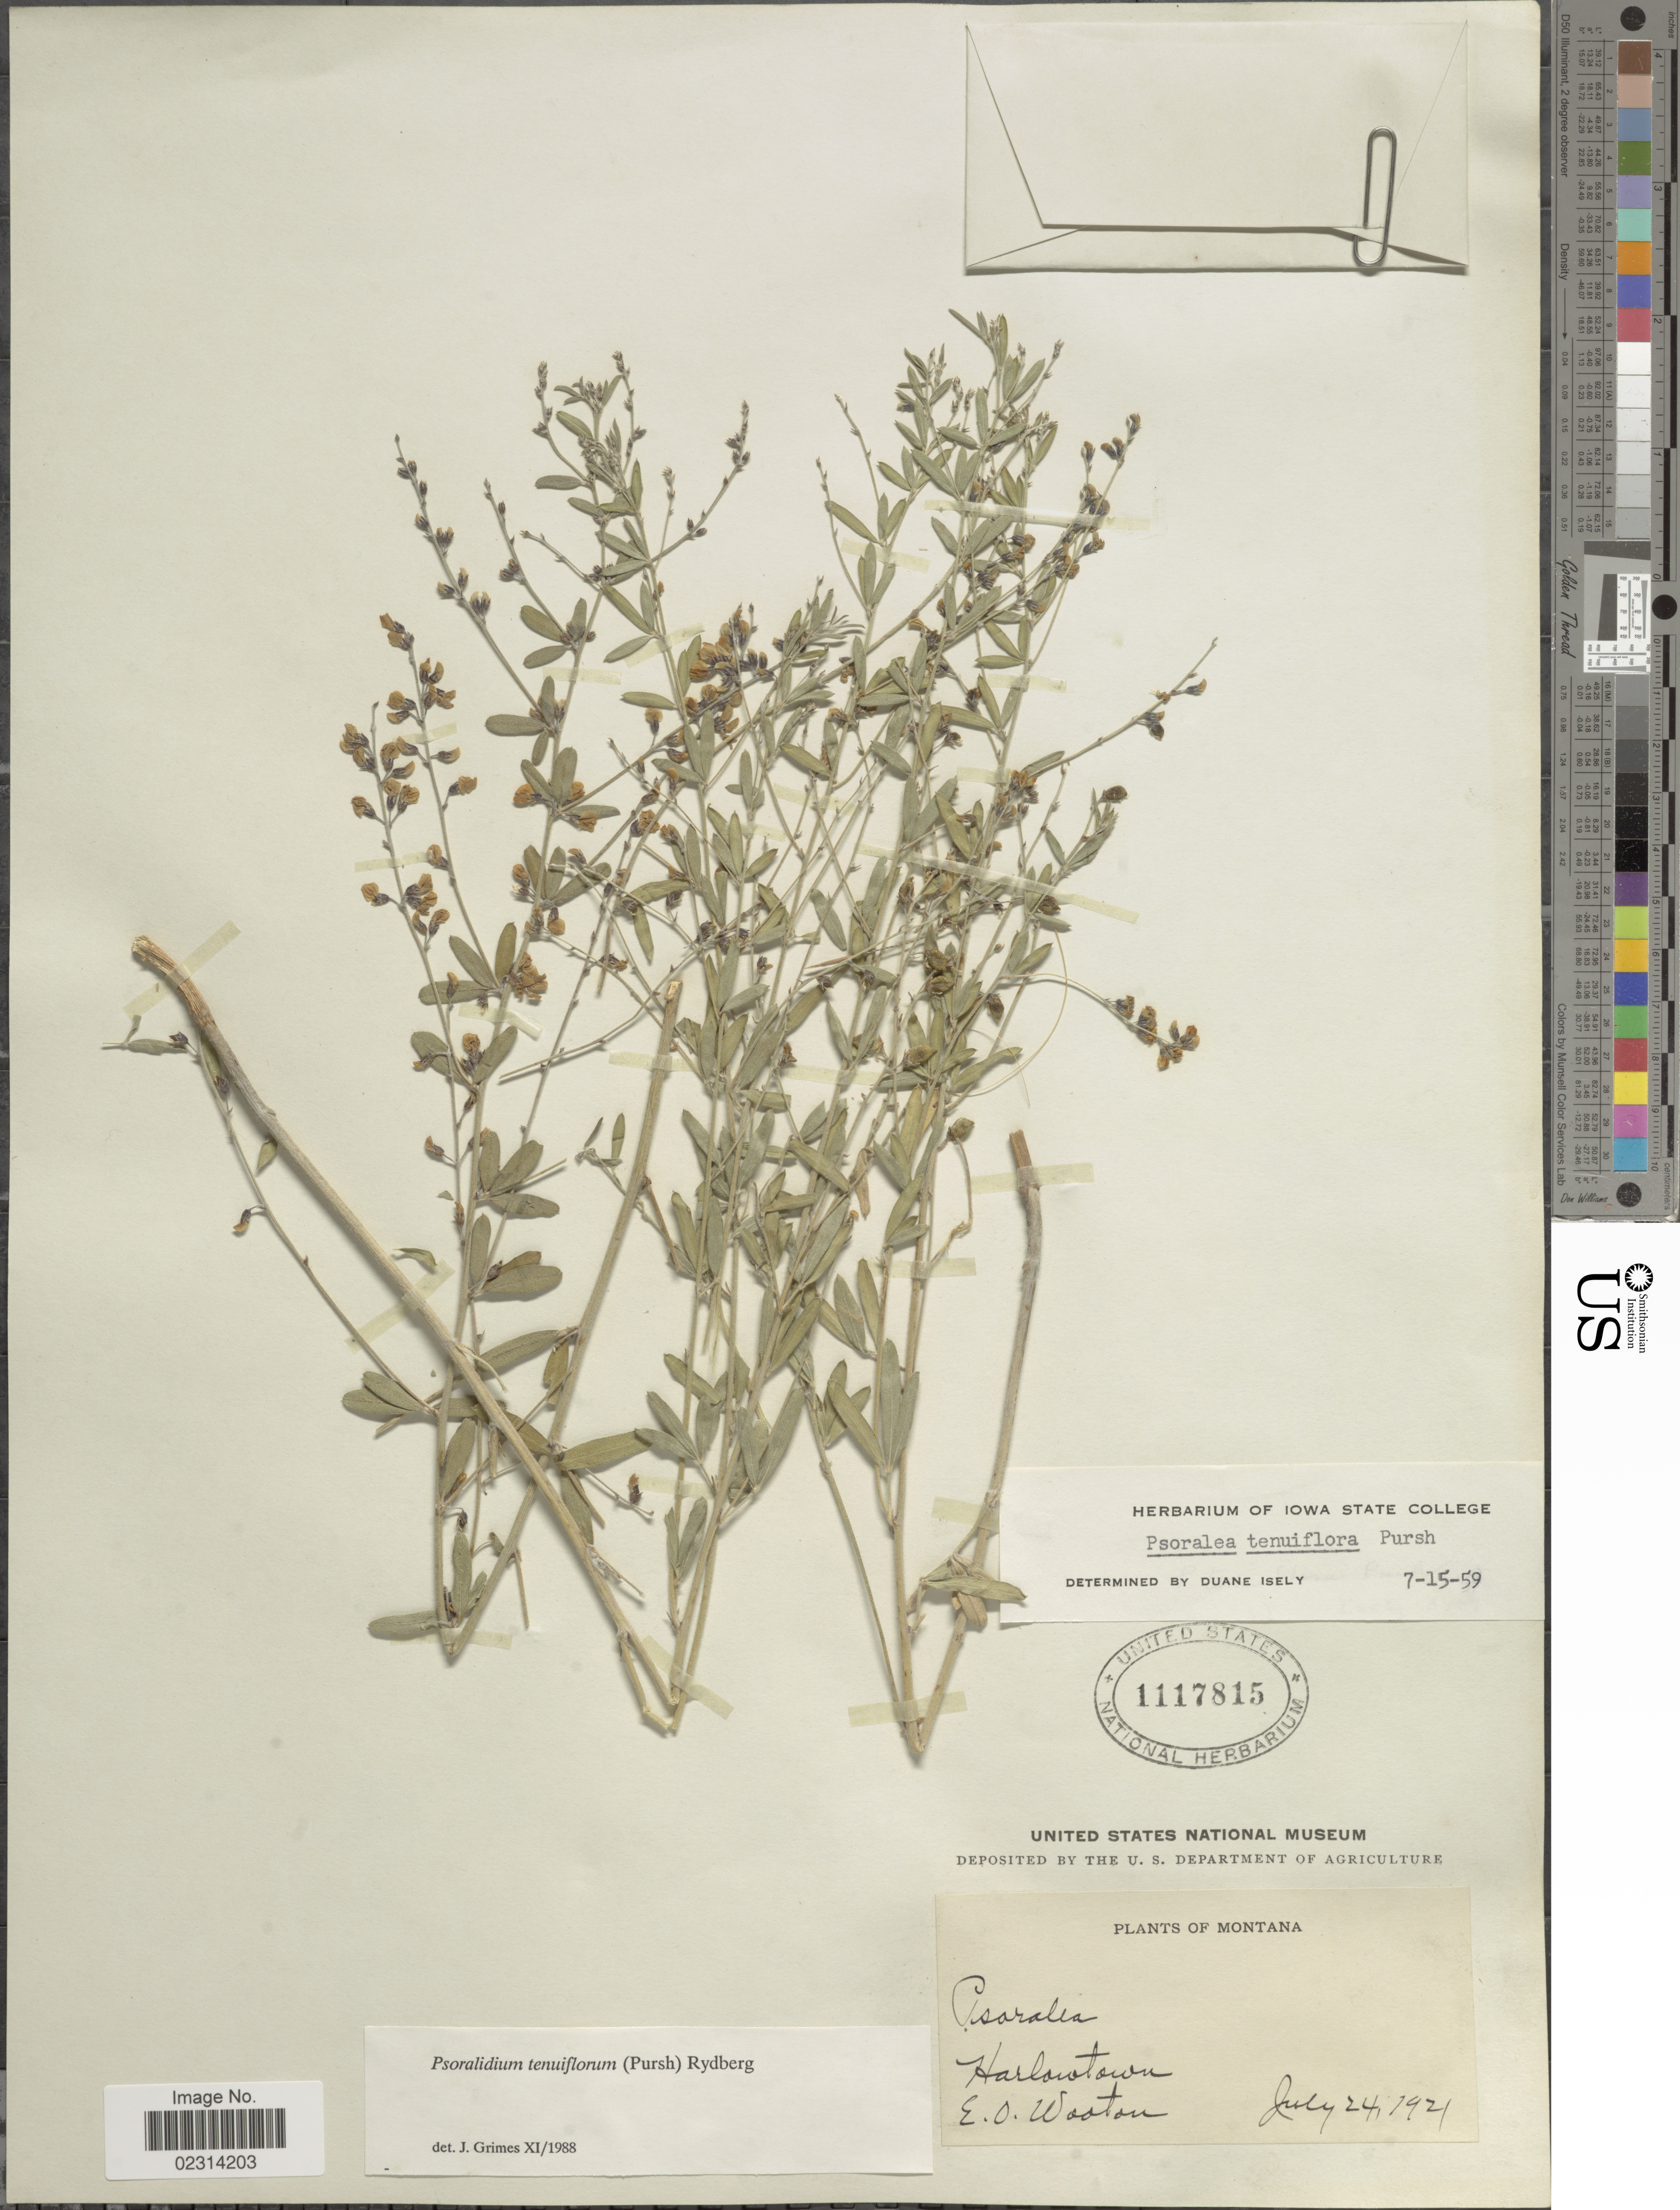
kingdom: Plantae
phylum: Tracheophyta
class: Magnoliopsida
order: Fabales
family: Fabaceae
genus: Psoralidium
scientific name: Psoralidium tenuiflorum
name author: (Pursh) Rydb.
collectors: E. O. Wooton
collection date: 1921-07-24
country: United States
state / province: Montana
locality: Harlowtown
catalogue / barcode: US 1117815